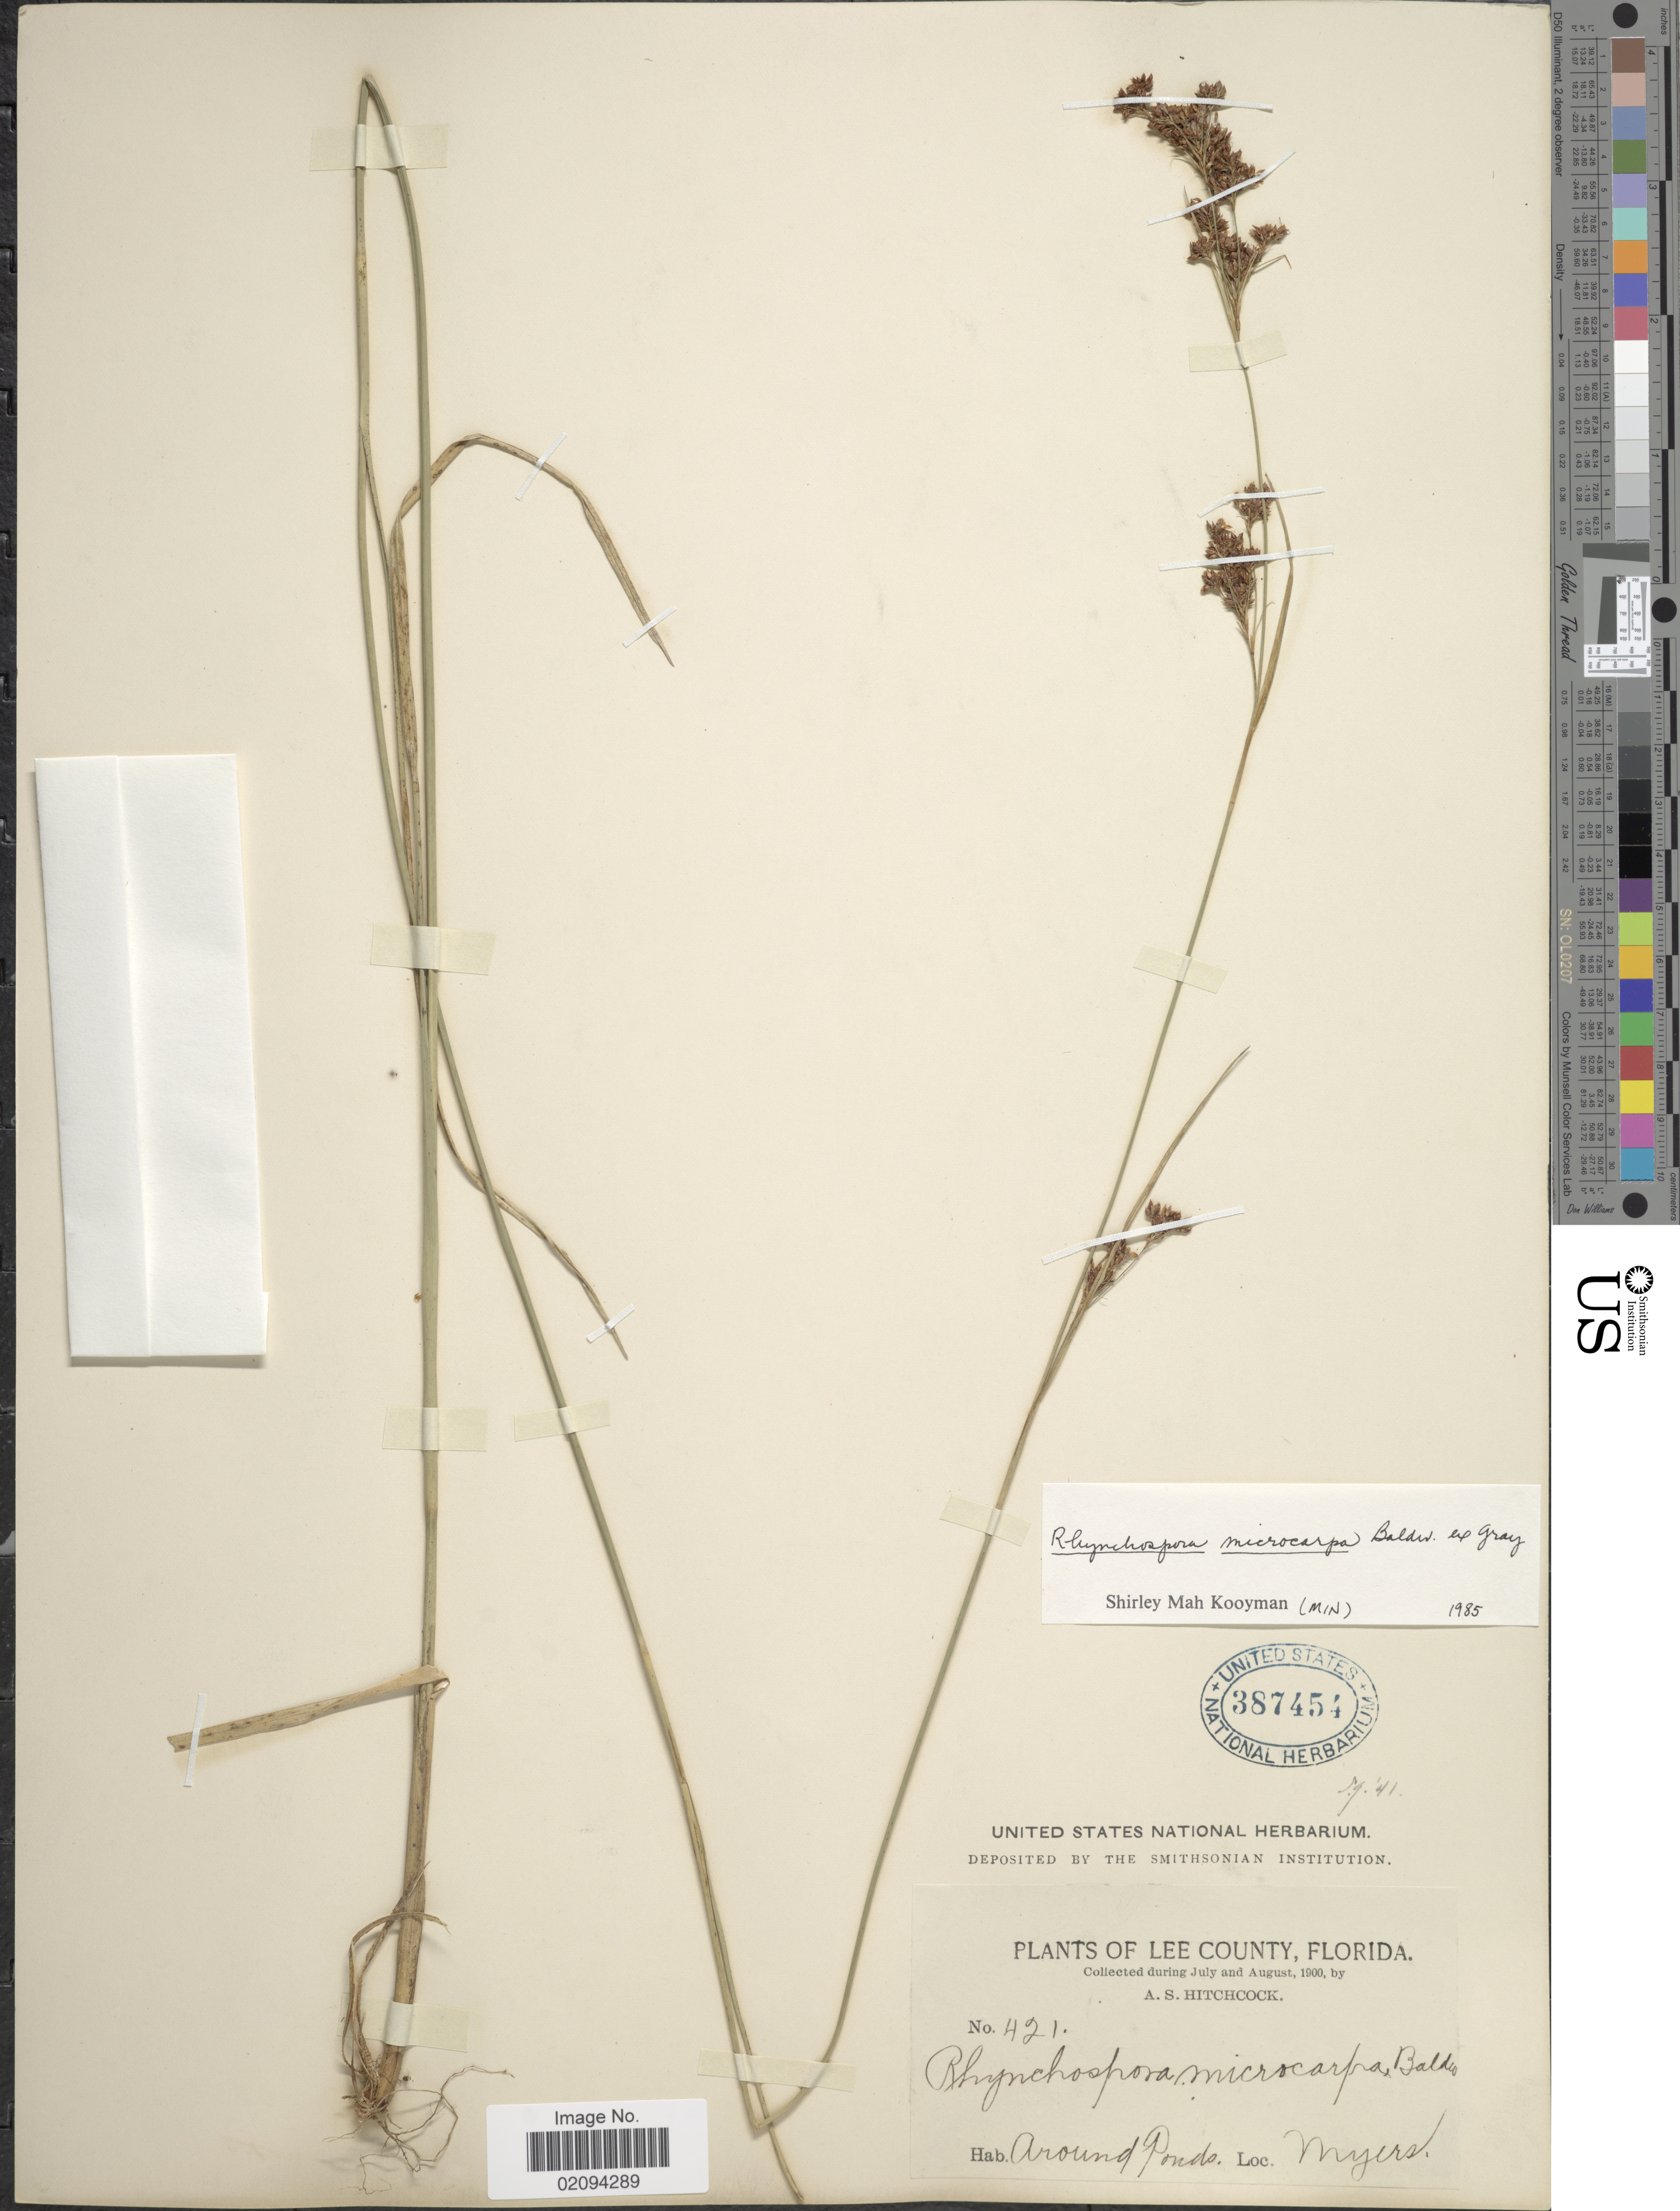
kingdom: Plantae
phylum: Tracheophyta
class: Liliopsida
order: Poales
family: Cyperaceae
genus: Rhynchospora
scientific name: Rhynchospora microcarpa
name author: Baldwin ex A. Gray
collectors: A. S. Hitchcock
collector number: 421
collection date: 1900-07/1900-08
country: United States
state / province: Florida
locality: Lee County. Around Ponds. Myers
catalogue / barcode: US 387454